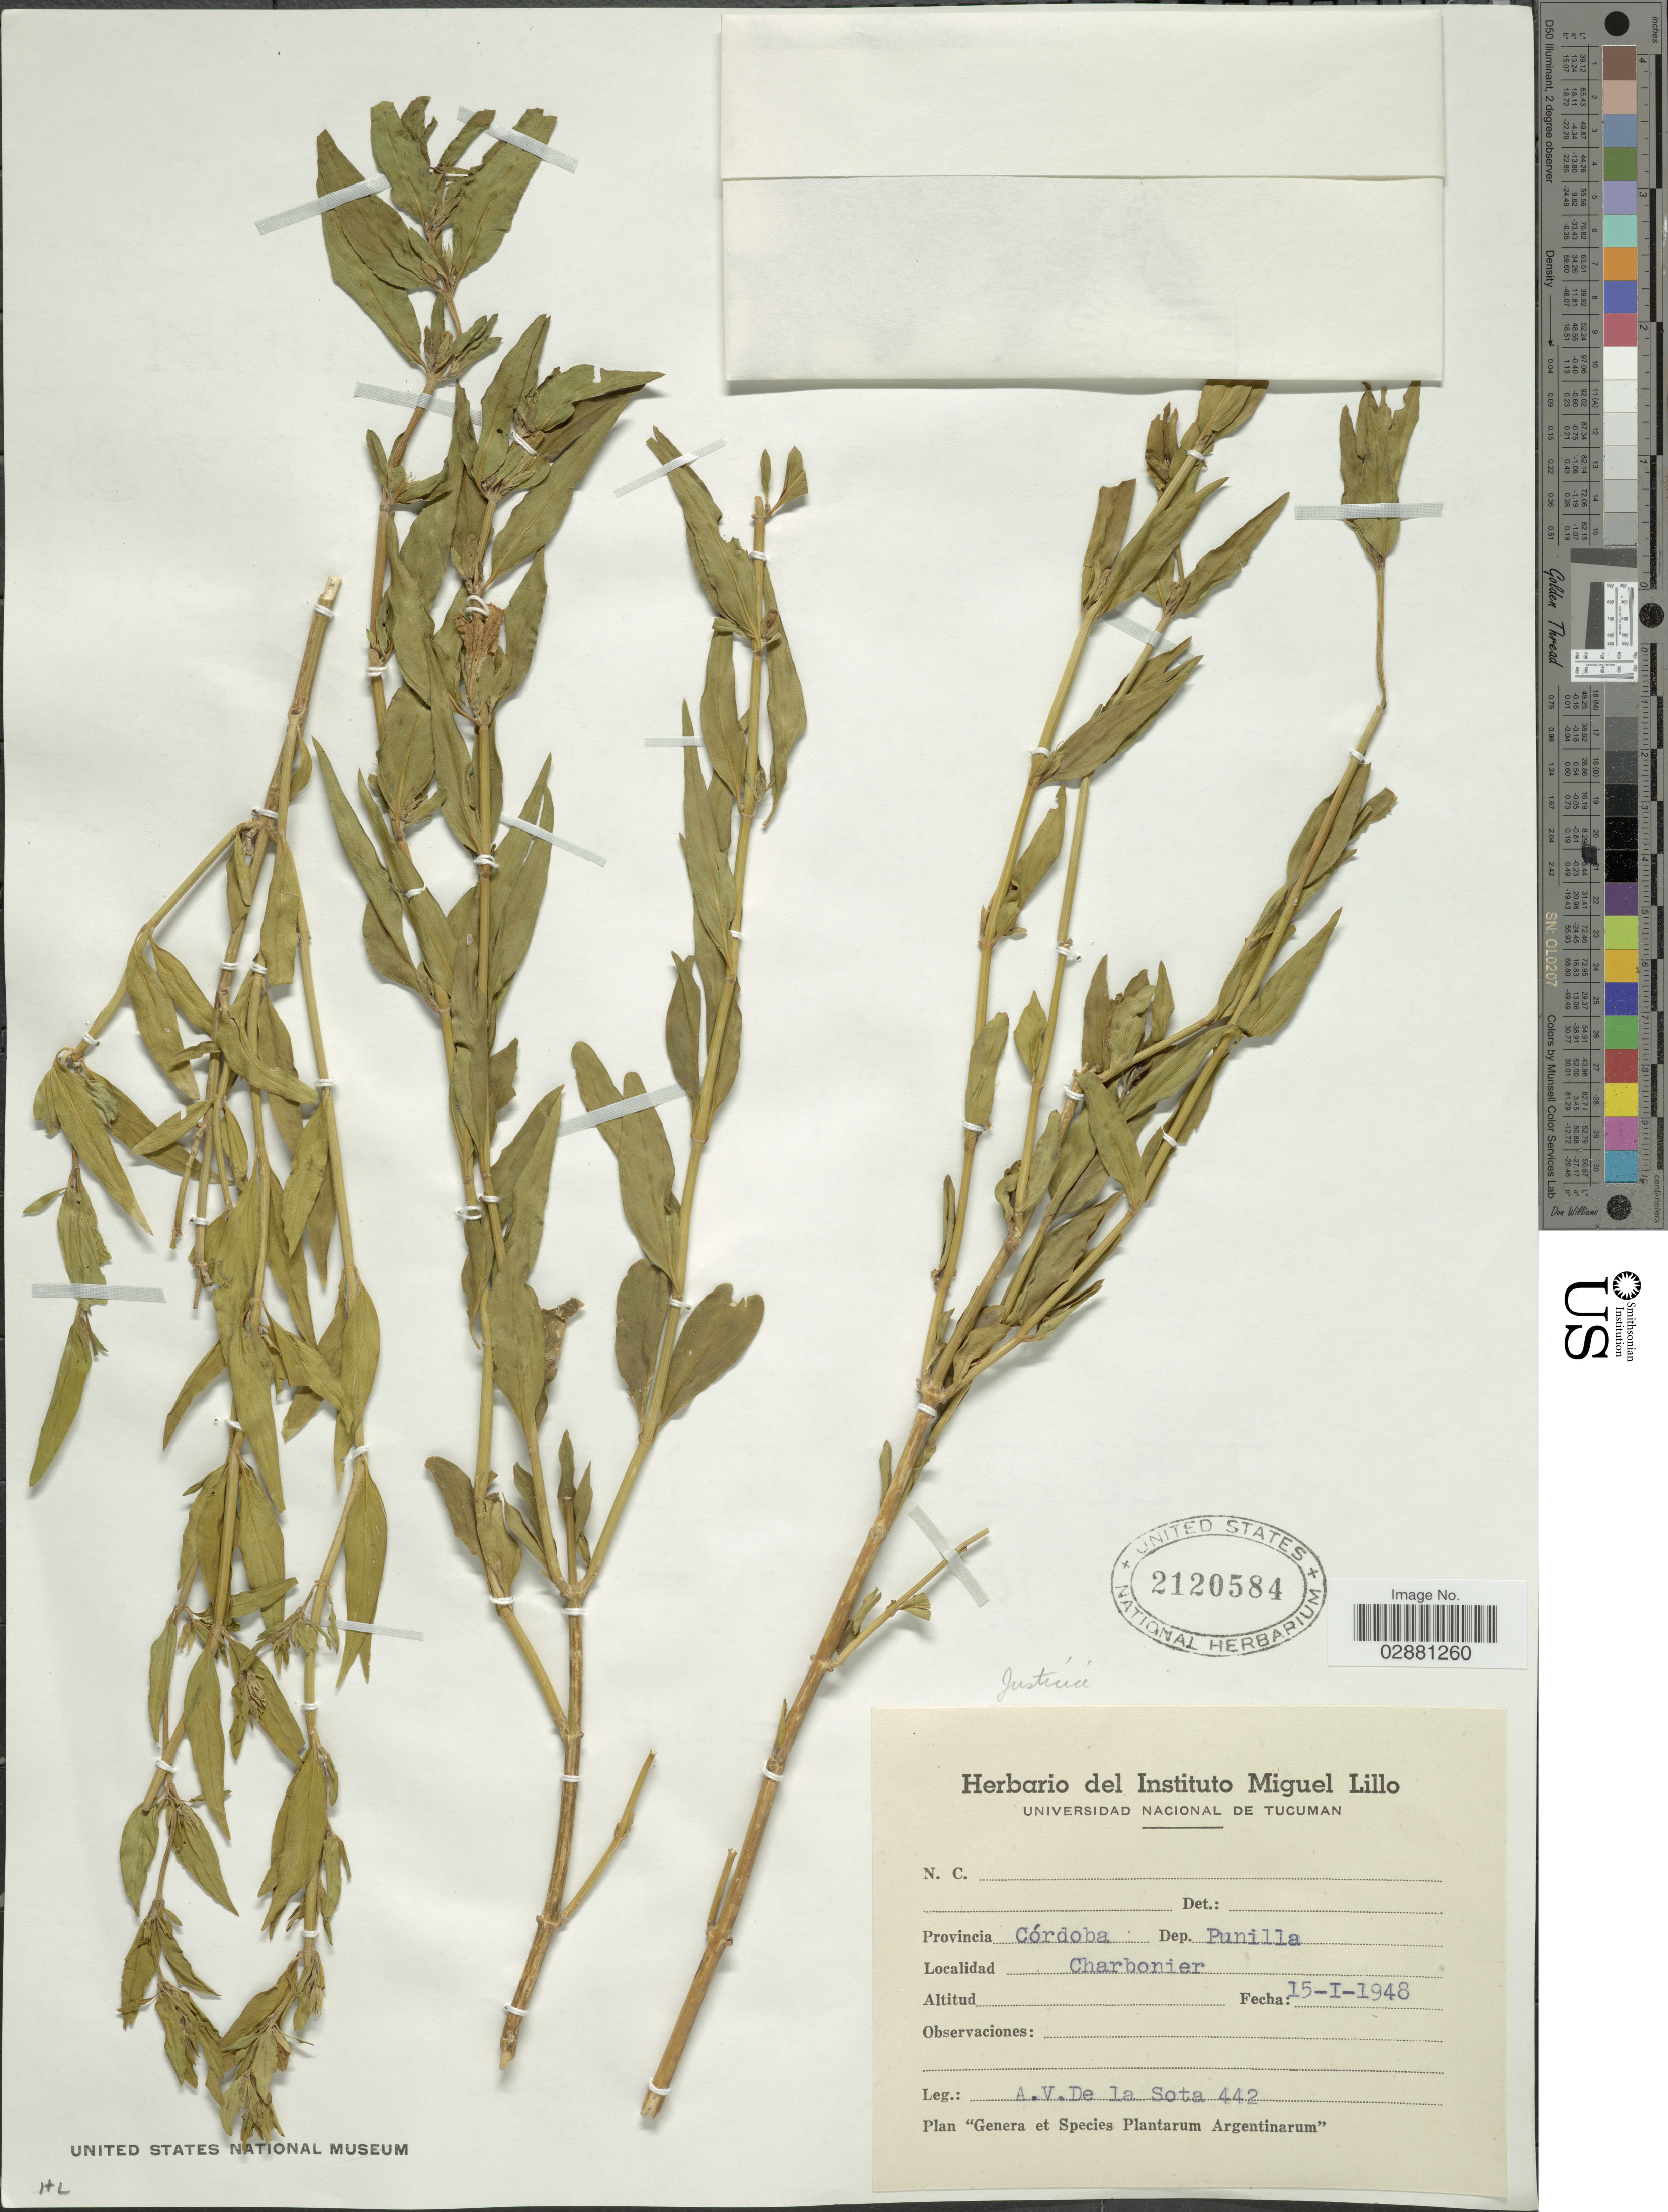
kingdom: Plantae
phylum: Tracheophyta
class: Magnoliopsida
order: Lamiales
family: Acanthaceae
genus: Justicia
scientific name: Justicia tweediana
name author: (Nees) Griseb.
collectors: A. De la sota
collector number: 442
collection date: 1948-01-15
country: Argentina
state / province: Cordoba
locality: Provincia Córdoba, Dep. Punilla, Charbonier.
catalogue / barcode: US 2120584